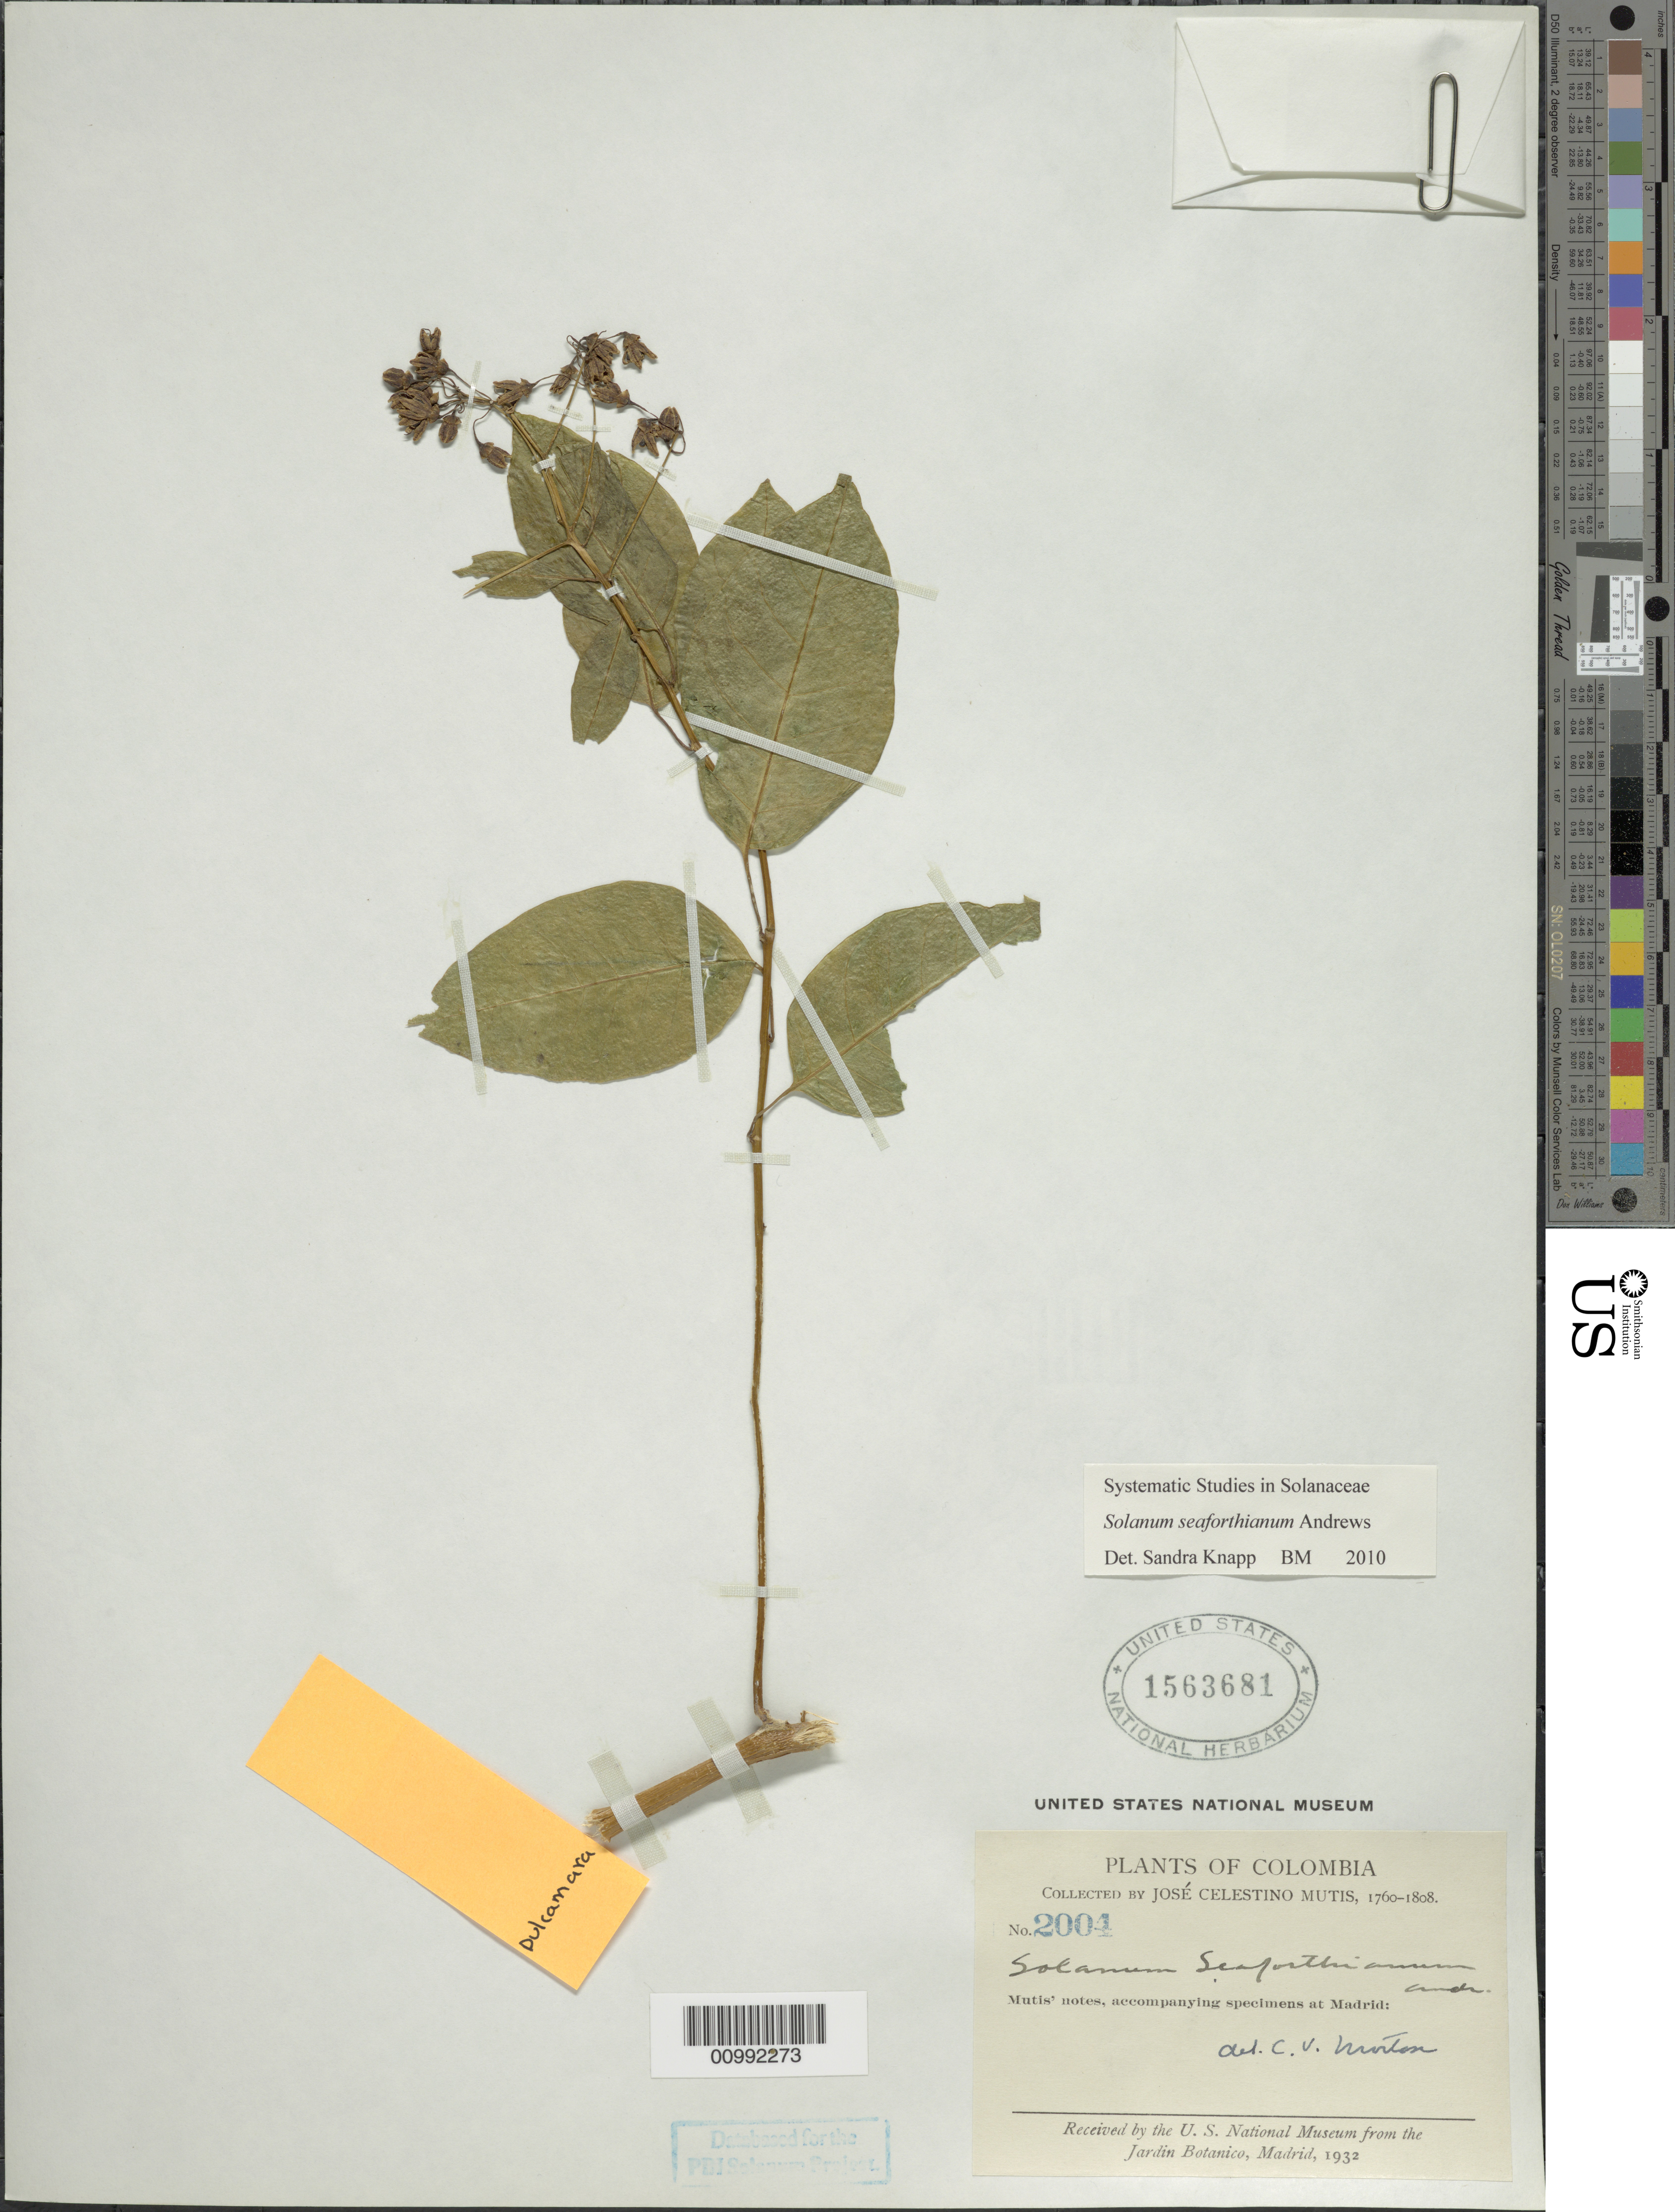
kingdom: Plantae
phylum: Tracheophyta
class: Magnoliopsida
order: Solanales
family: Solanaceae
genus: Solanum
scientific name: Solanum seaforthianum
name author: Andrews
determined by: Knapp, S. D.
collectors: C. Mutis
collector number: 2004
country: Colombia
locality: sin. loc.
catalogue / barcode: US 1563681